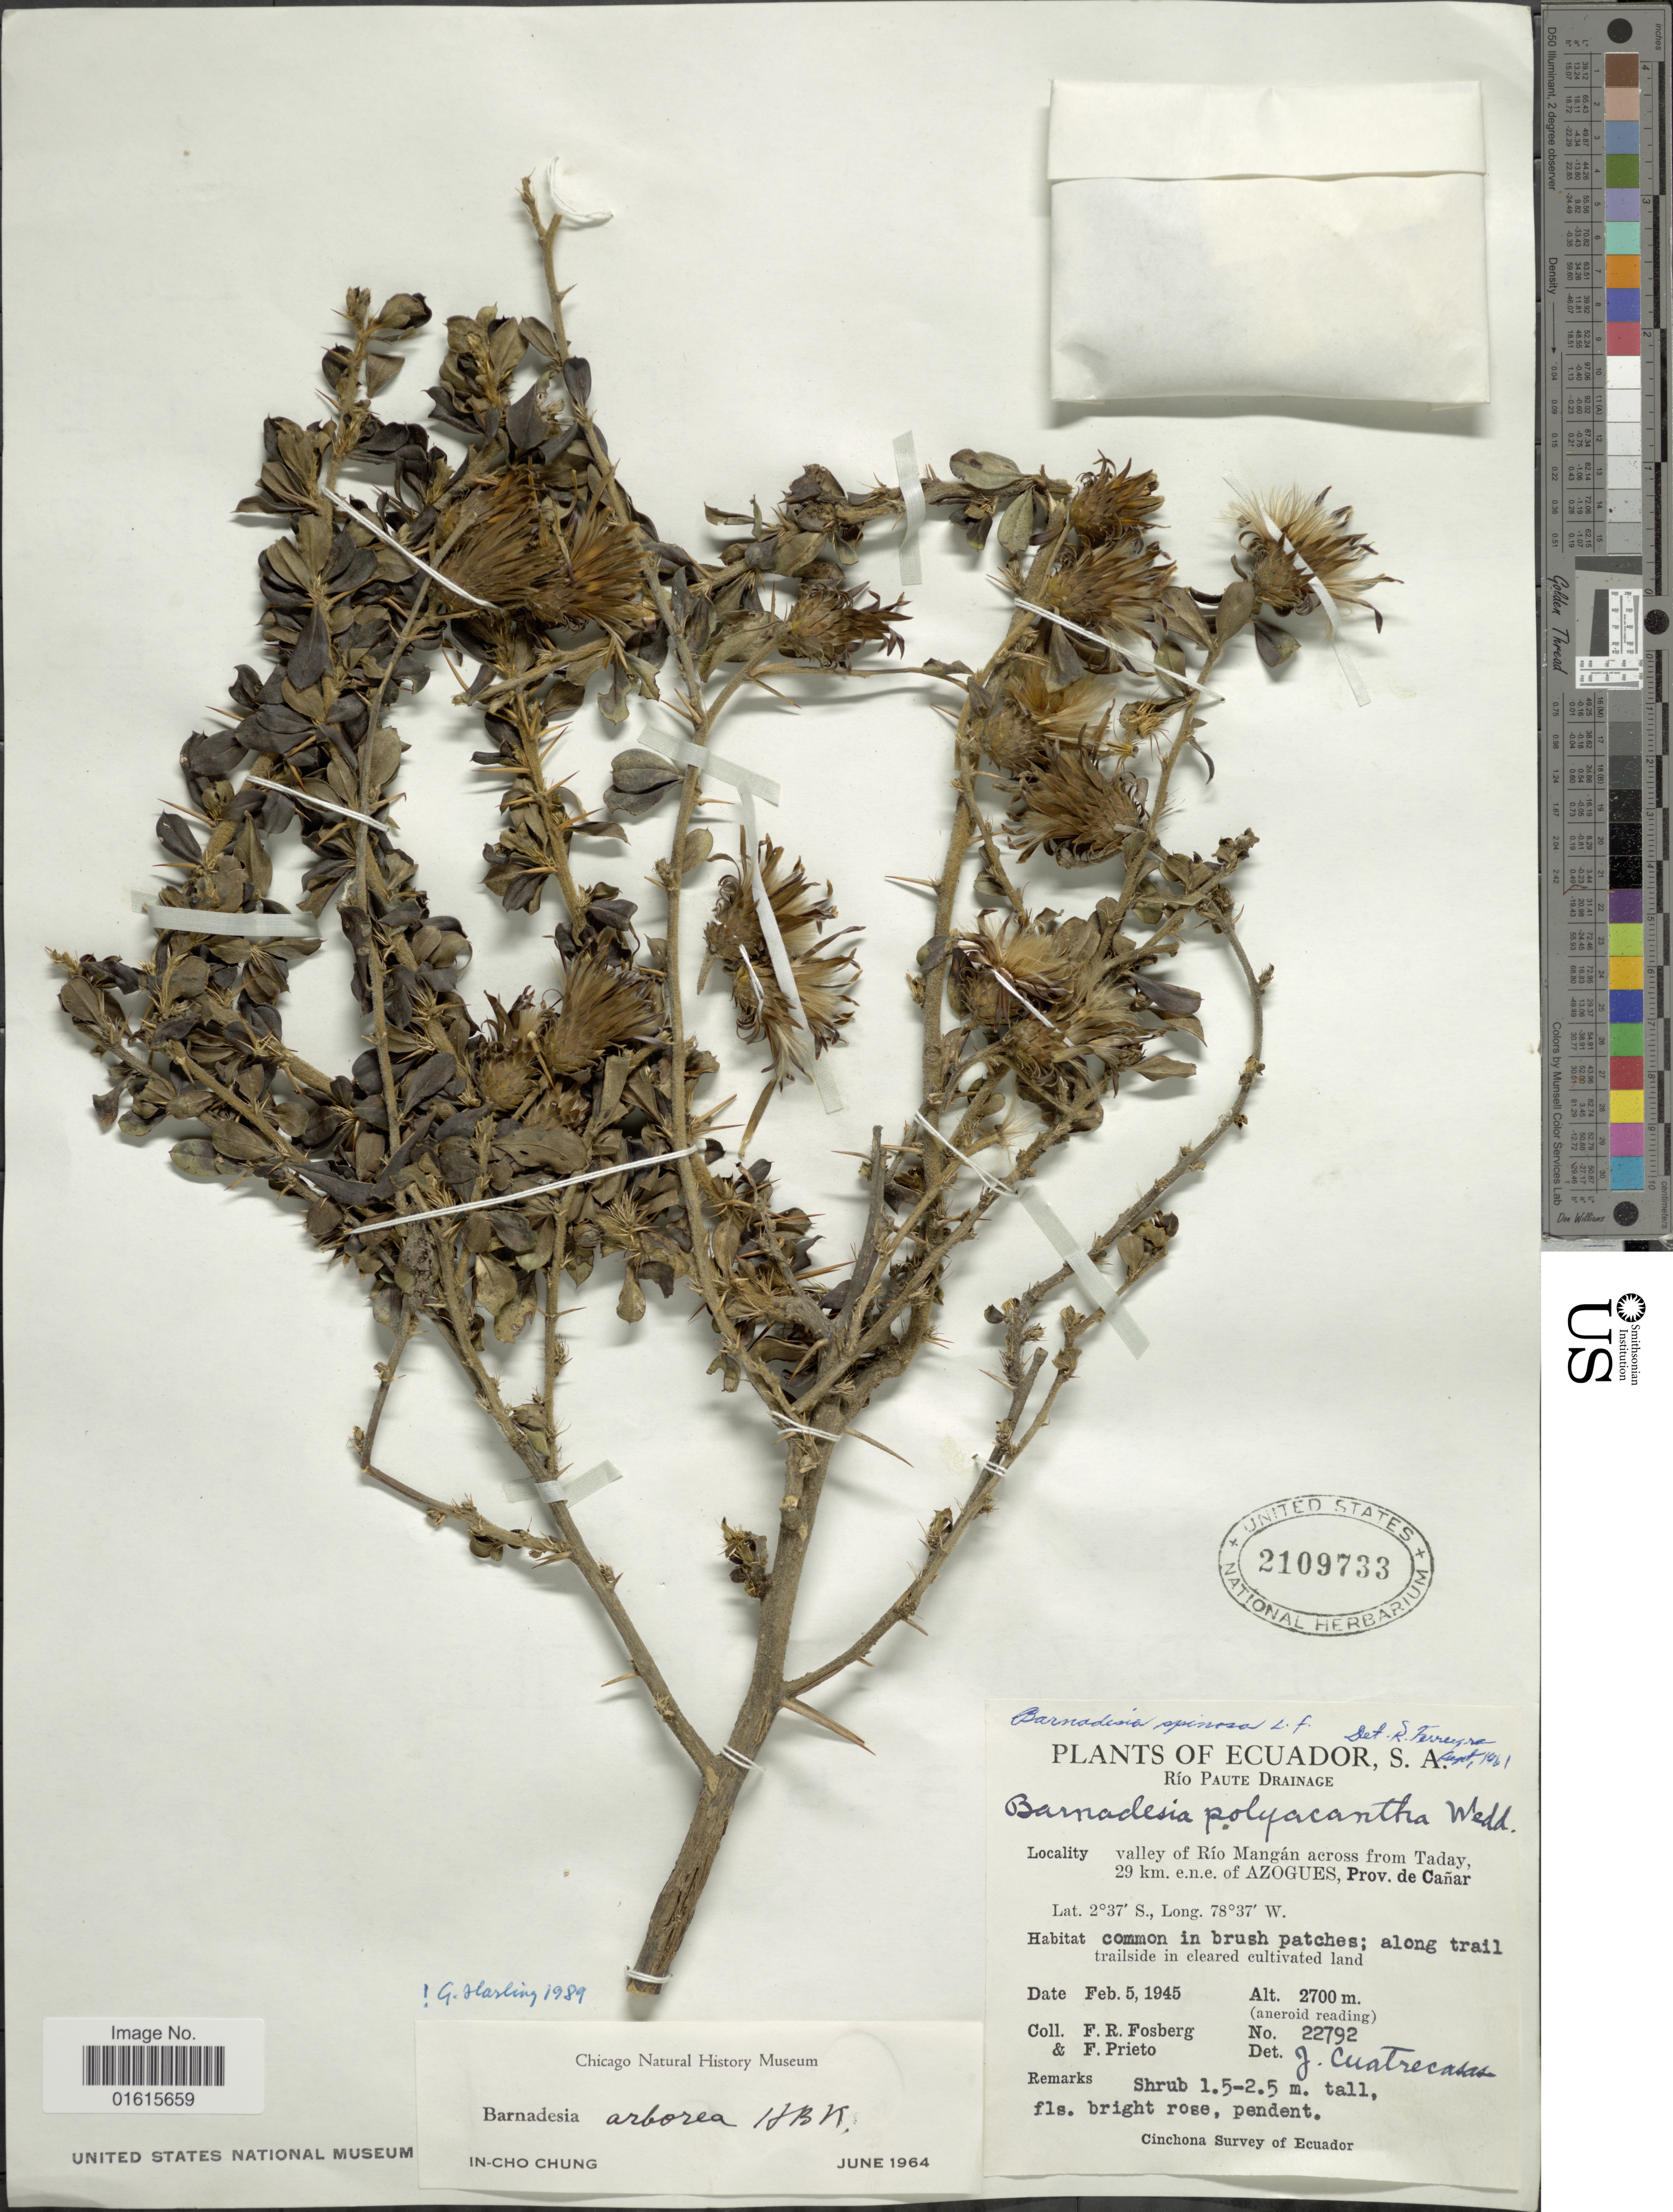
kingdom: Plantae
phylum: Tracheophyta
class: Magnoliopsida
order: Asterales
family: Asteraceae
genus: Barnadesia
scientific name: Barnadesia arborea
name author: Kunth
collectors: F. R. Fosberg & F. Prieto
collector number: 22792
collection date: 1945-02-05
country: Ecuador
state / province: Cañar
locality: Rio Paute Drainage, valley of Rio Mangan across from Taday, 29 km e.n.e of Azogues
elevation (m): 2700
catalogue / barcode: US 2109733